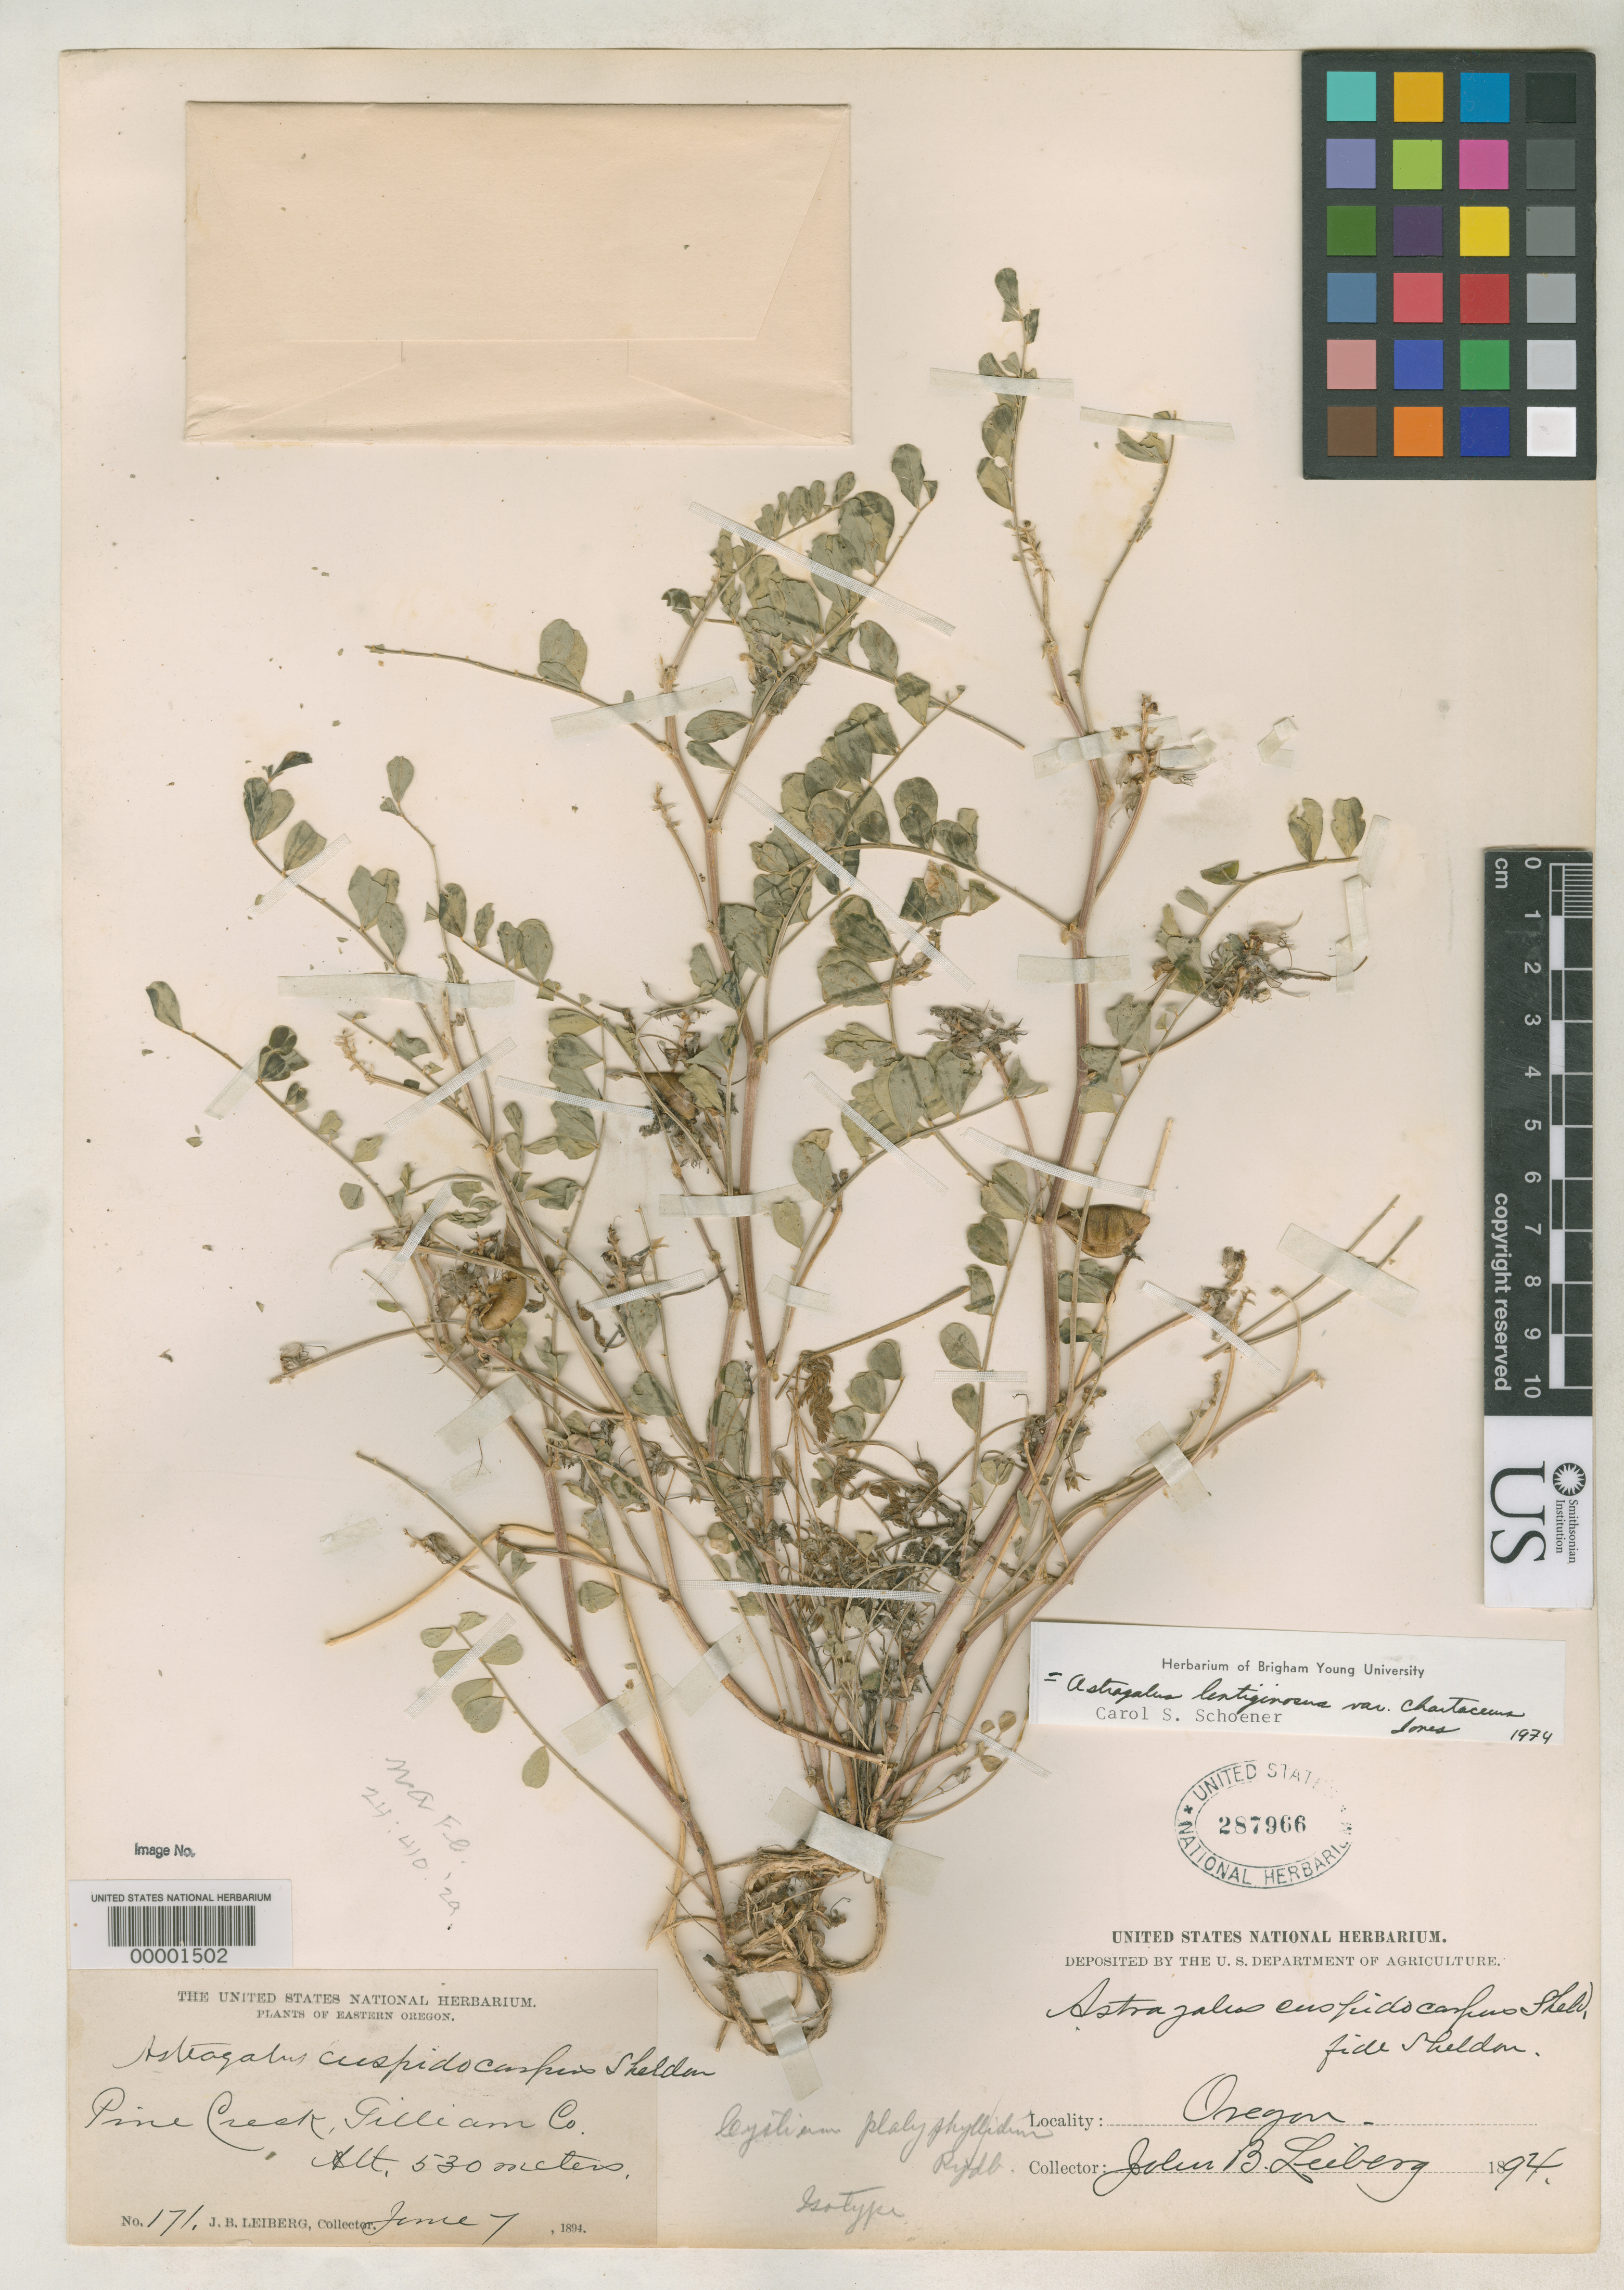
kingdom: Plantae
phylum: Tracheophyta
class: Magnoliopsida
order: Fabales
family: Fabaceae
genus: Cystium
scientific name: Cystium platyphillidium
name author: Rydb.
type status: Isotype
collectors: J. Leiberg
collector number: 171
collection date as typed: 07 Jun 1894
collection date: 1894-06-07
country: United States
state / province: Oregon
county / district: Tilliam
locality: Pine Creek.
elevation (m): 530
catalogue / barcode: US 287966